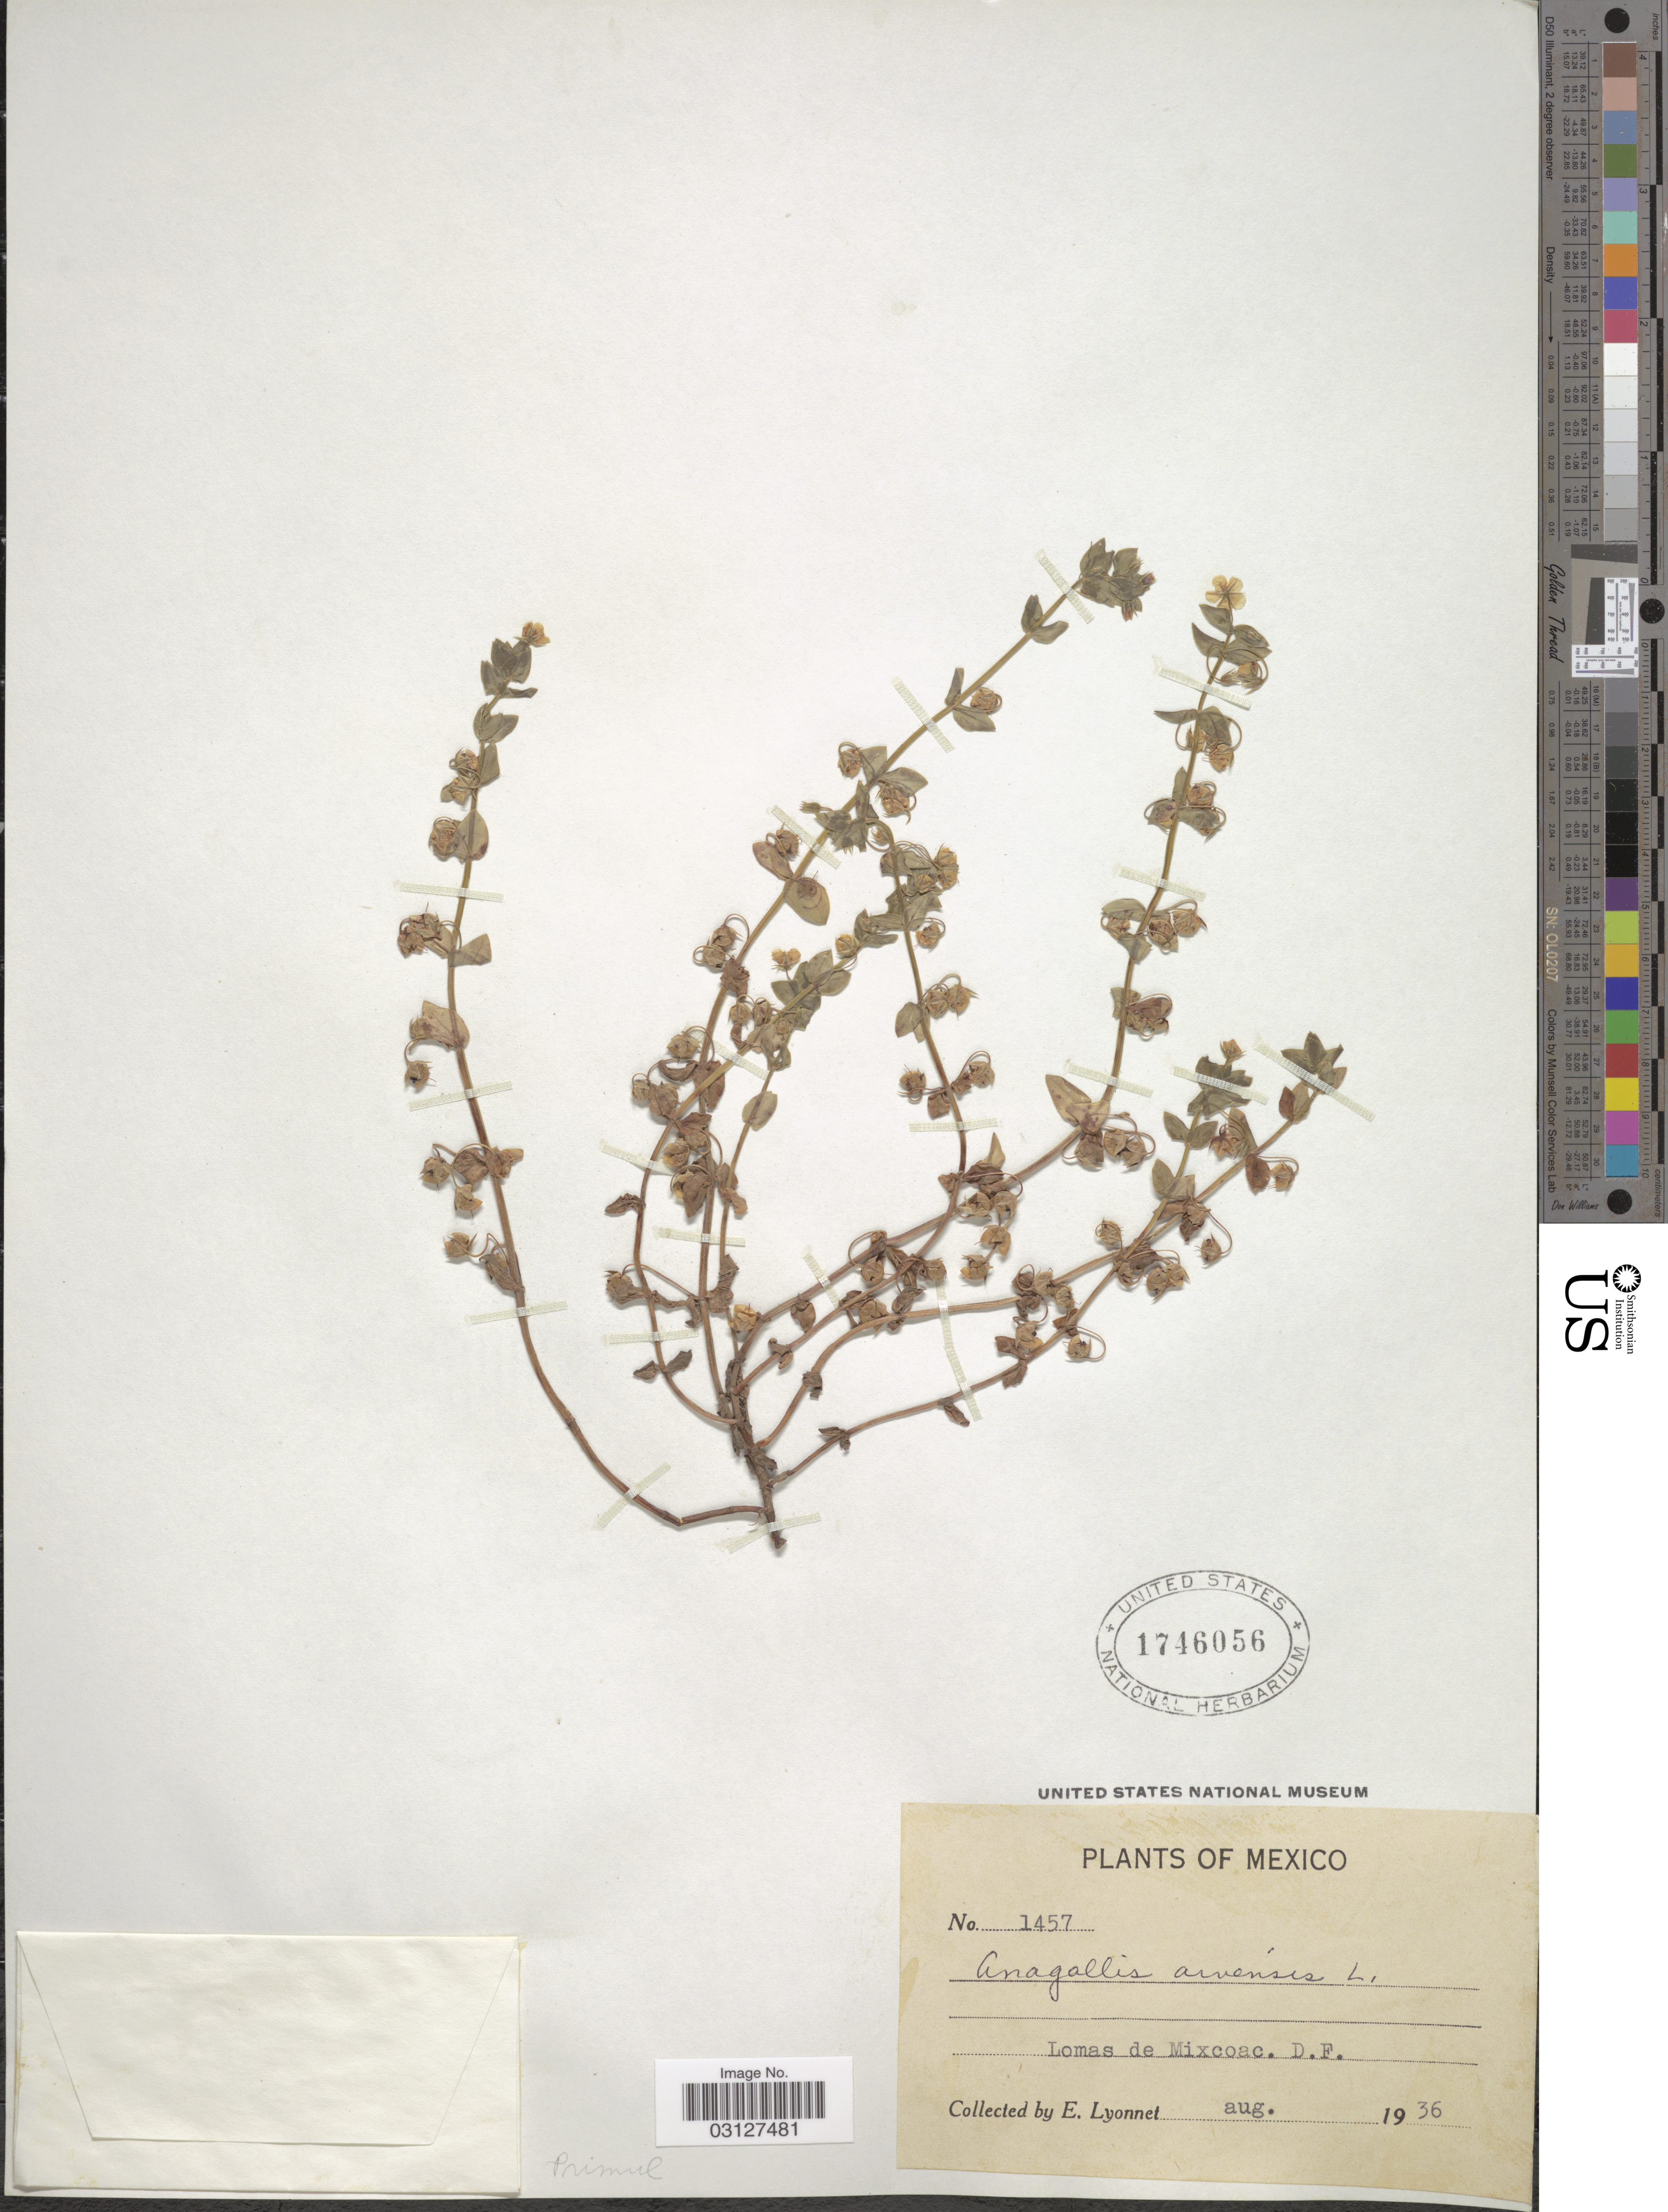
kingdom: Plantae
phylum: Tracheophyta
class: Magnoliopsida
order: Ericales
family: Primulaceae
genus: Anagallis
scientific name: Anagallis arvensis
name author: L.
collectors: E. Lyonnet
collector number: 1457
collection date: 1936-08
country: Mexico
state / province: Distrito Federal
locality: Lomas de Mexcoac.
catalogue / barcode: US 1746056